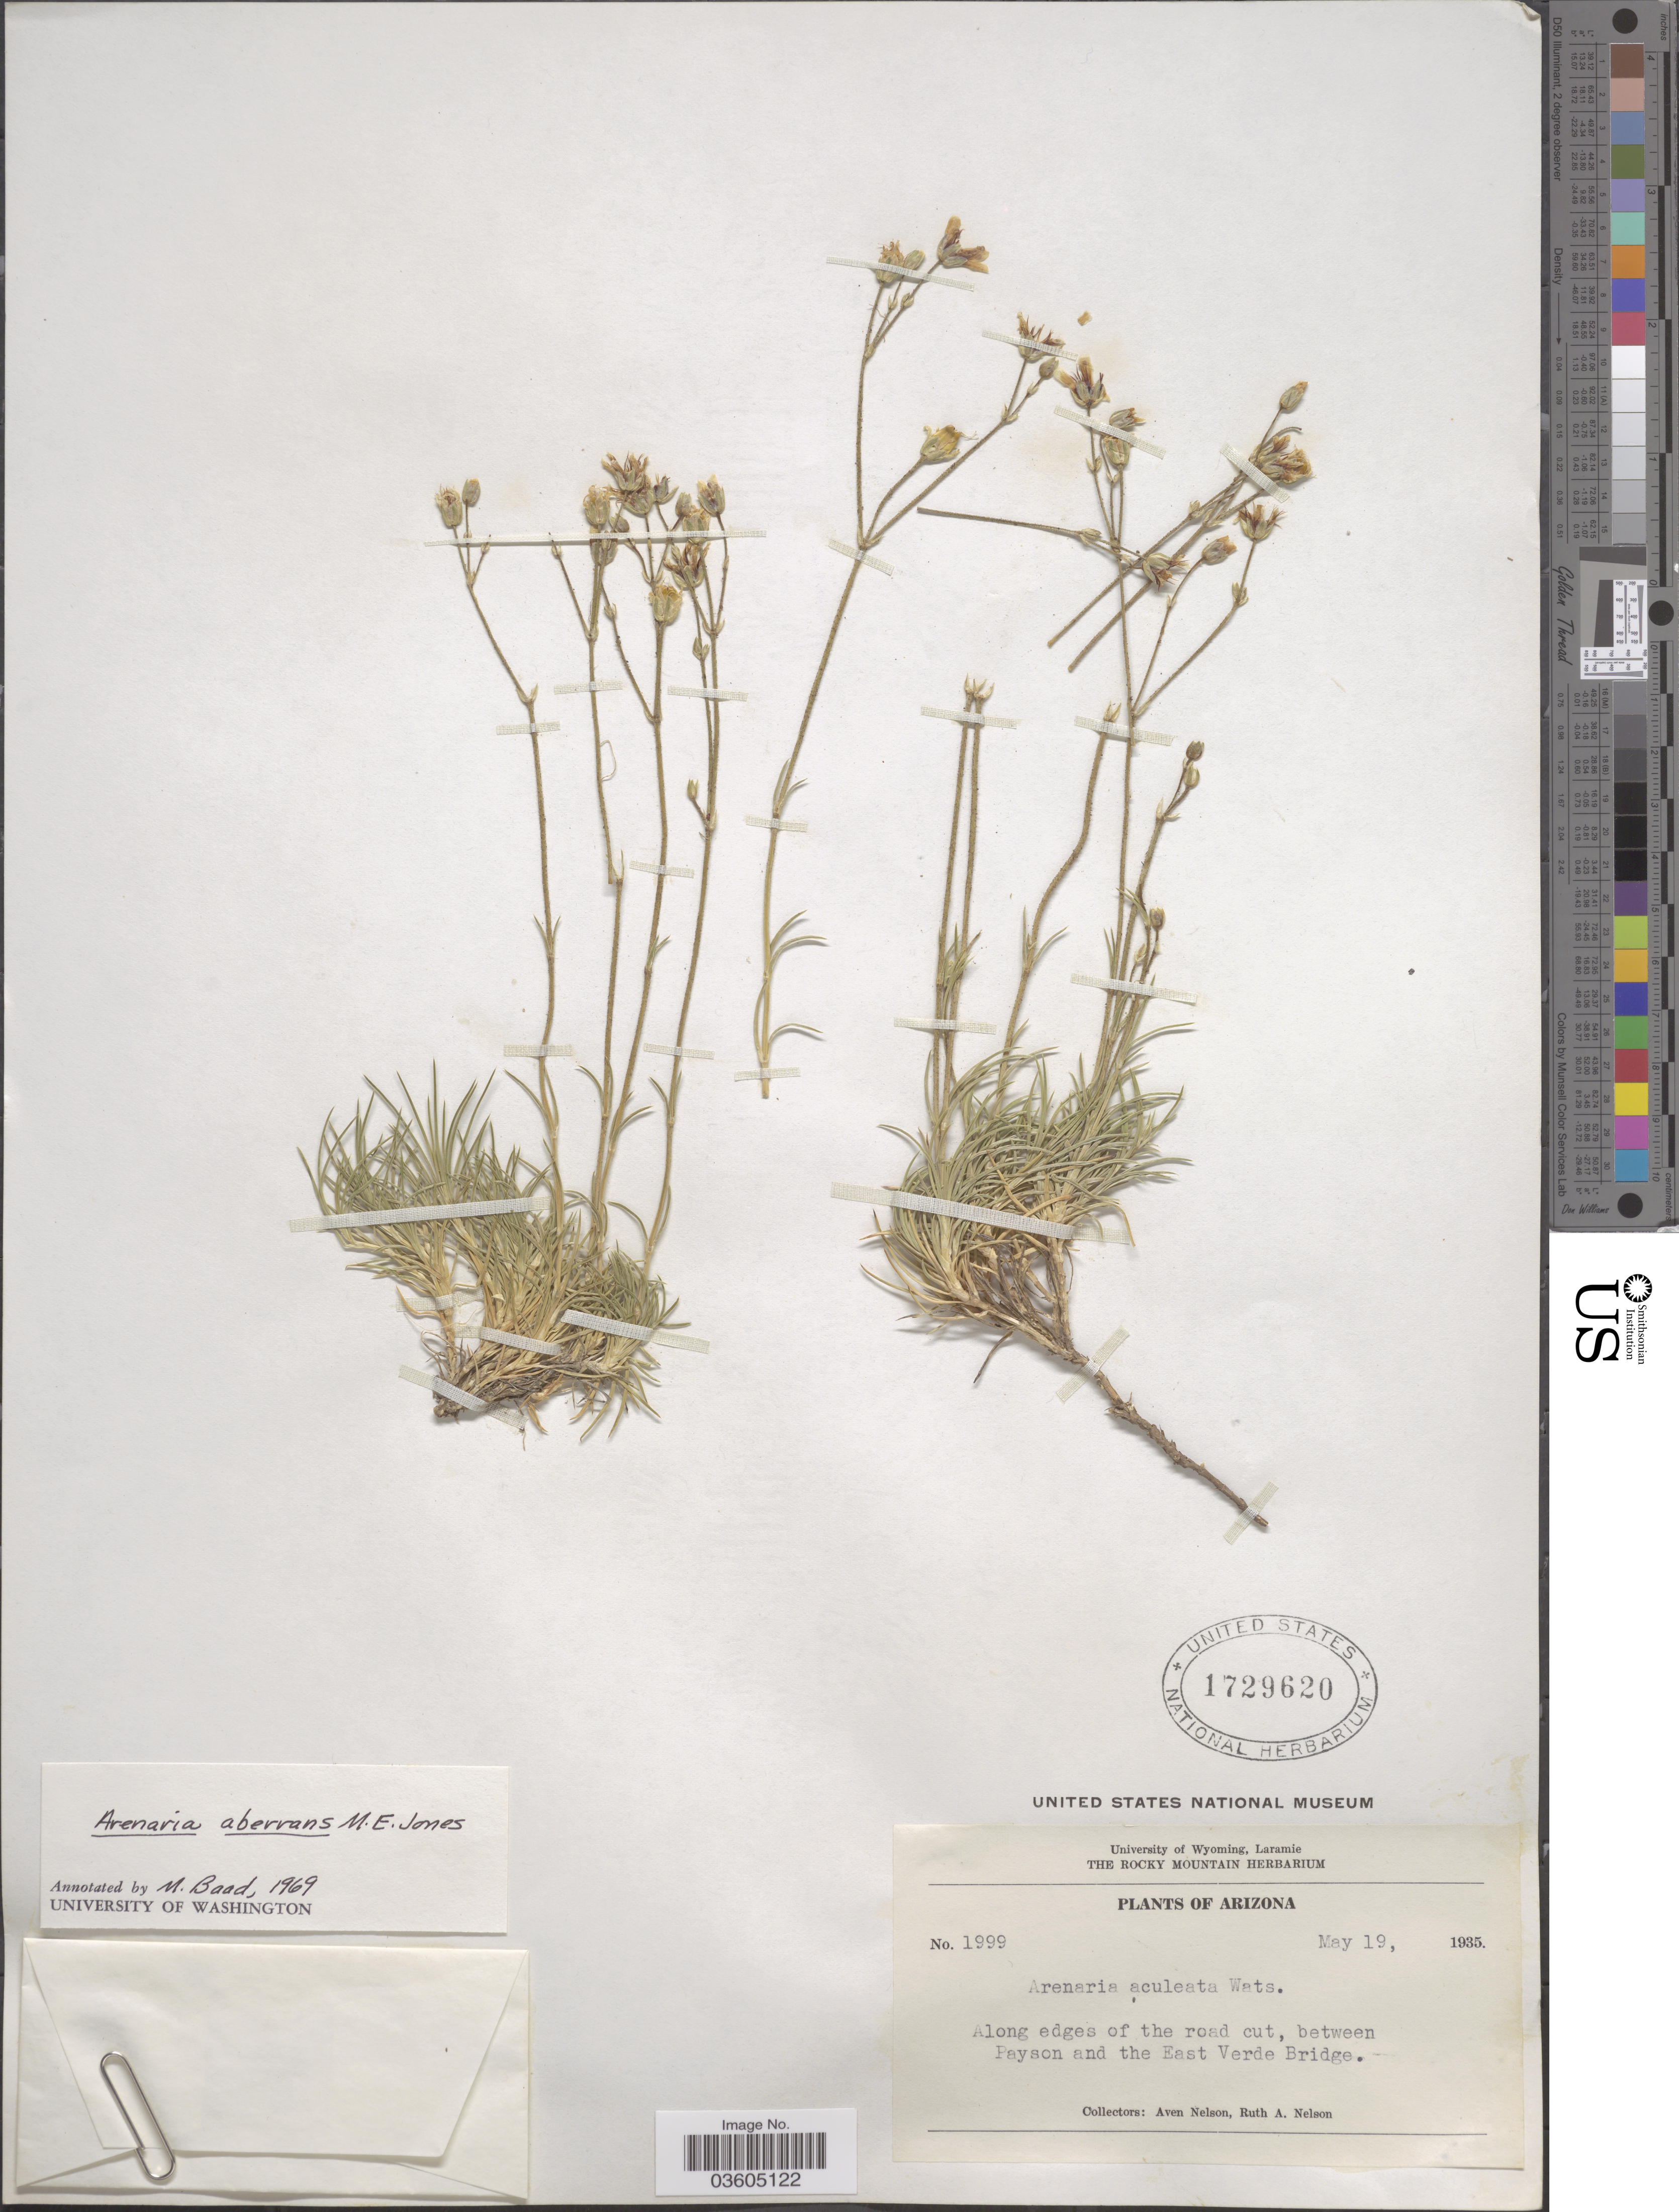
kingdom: Plantae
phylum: Tracheophyta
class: Magnoliopsida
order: Caryophyllales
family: Caryophyllaceae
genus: Eremogone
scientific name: Eremogone aberrans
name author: (M.E. Jones) Ikonn.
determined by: U.S. National Herbarium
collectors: A. Nelson & R. A. Nelson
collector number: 1999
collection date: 1935-05-19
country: United States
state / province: Arizona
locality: Along edges of the road cut, between Payson and the East Verde Bridge.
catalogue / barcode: US 1729620